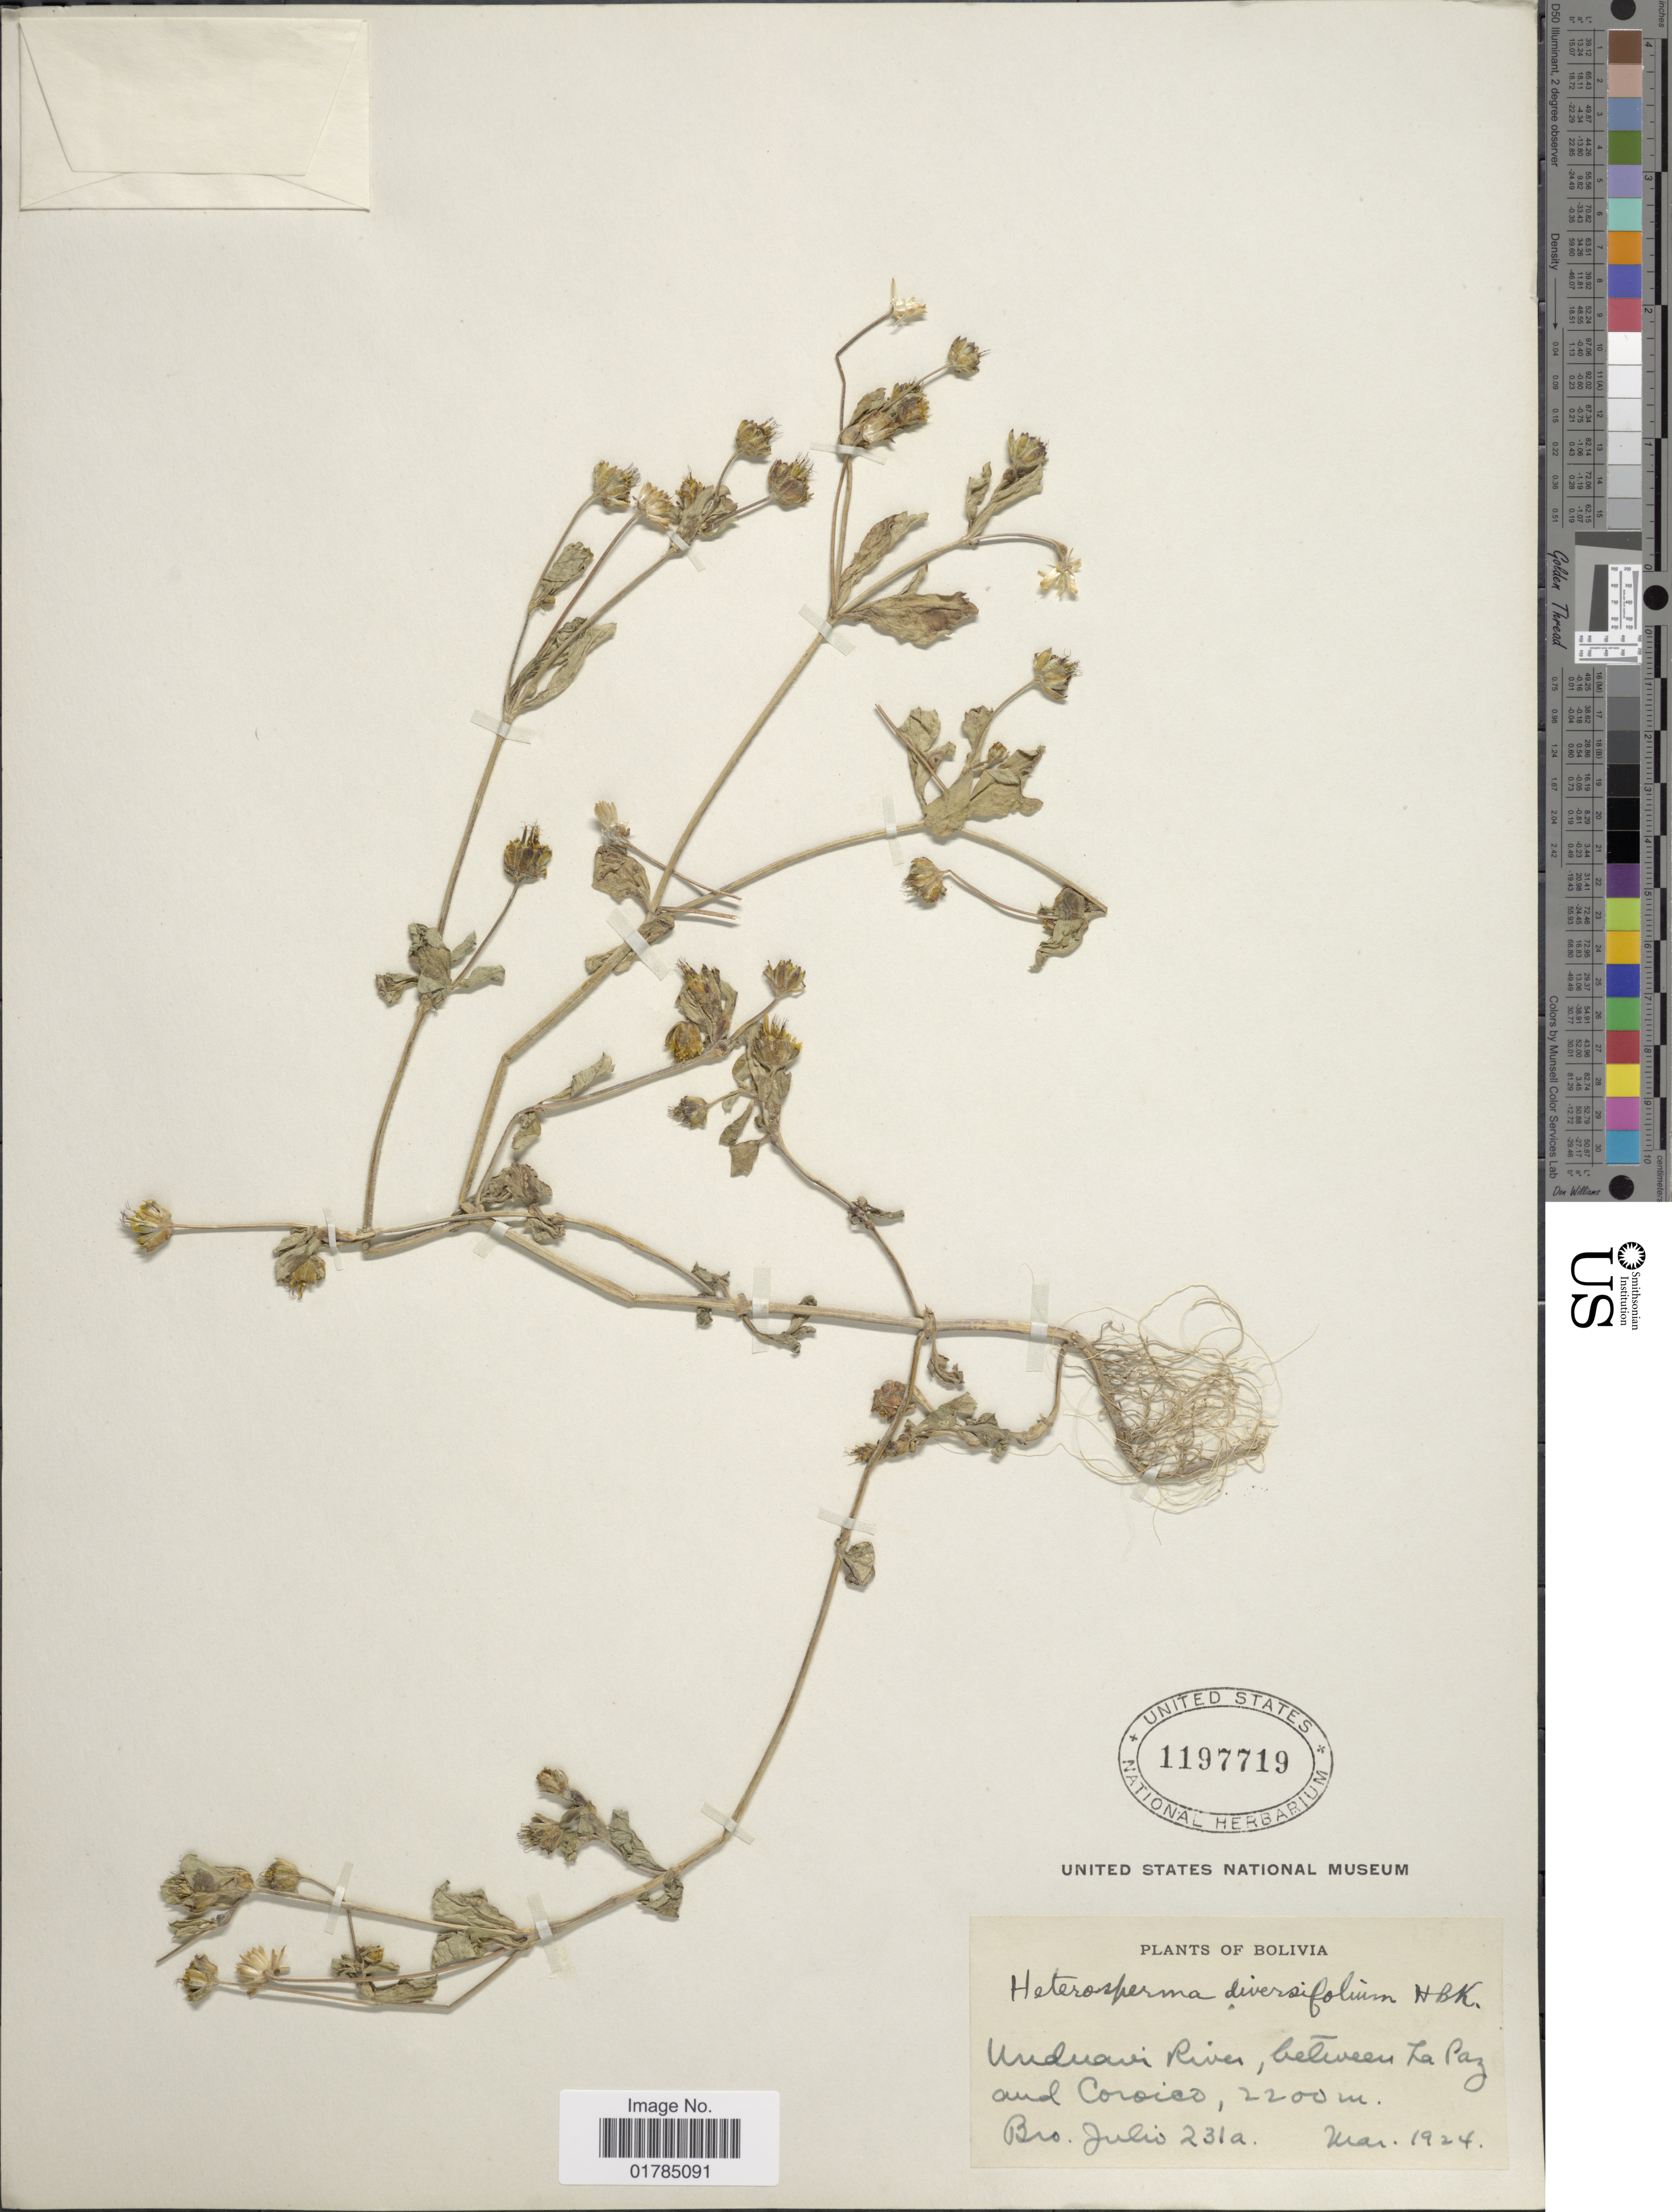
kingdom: Plantae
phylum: Tracheophyta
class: Magnoliopsida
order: Asterales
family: Asteraceae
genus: Heterosperma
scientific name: Heterosperma diversifolium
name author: Kunth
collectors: Bro. Julio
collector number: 231a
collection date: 1924-03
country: Bolivia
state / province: La Paz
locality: Unduavi River, between La Paz and Coroico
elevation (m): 2200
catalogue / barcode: US 1197719